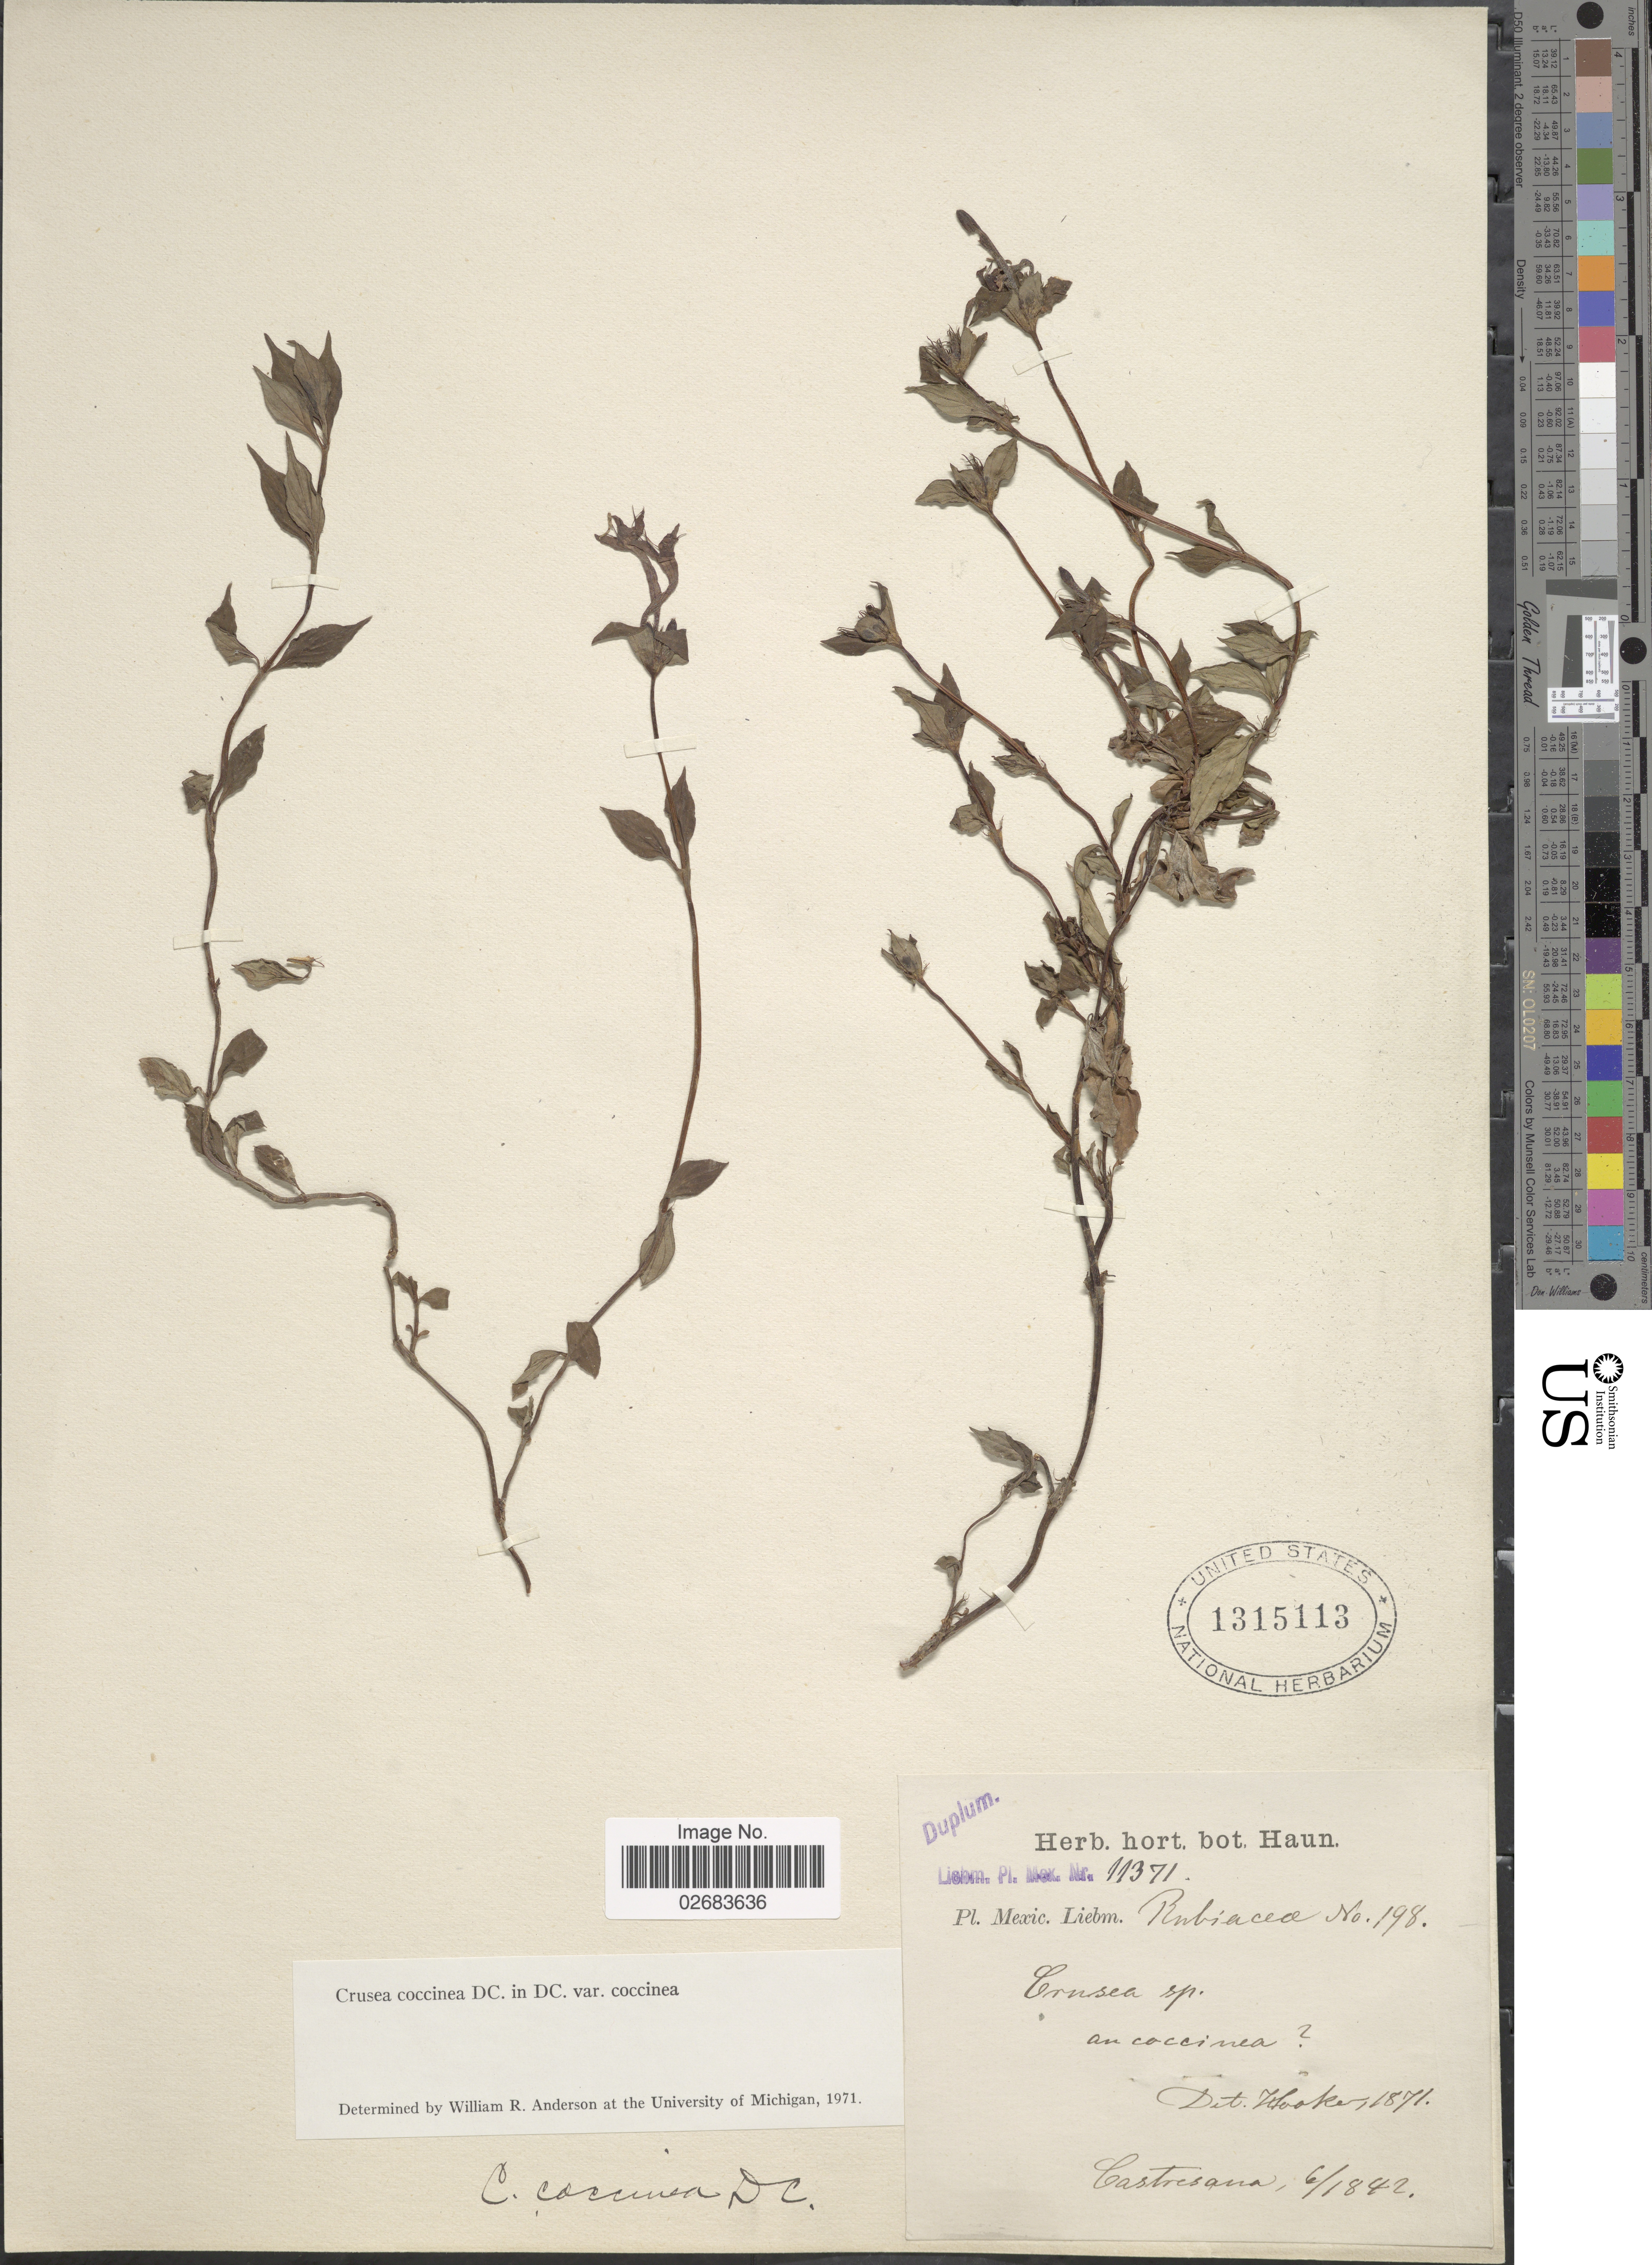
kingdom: Plantae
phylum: Tracheophyta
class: Magnoliopsida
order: Gentianales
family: Rubiaceae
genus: Crusea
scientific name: Crusea coccinea var. coccinea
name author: DC.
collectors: Liebmann, --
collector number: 198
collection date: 1842-06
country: Mexico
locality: Castresana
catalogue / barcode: US 1315113